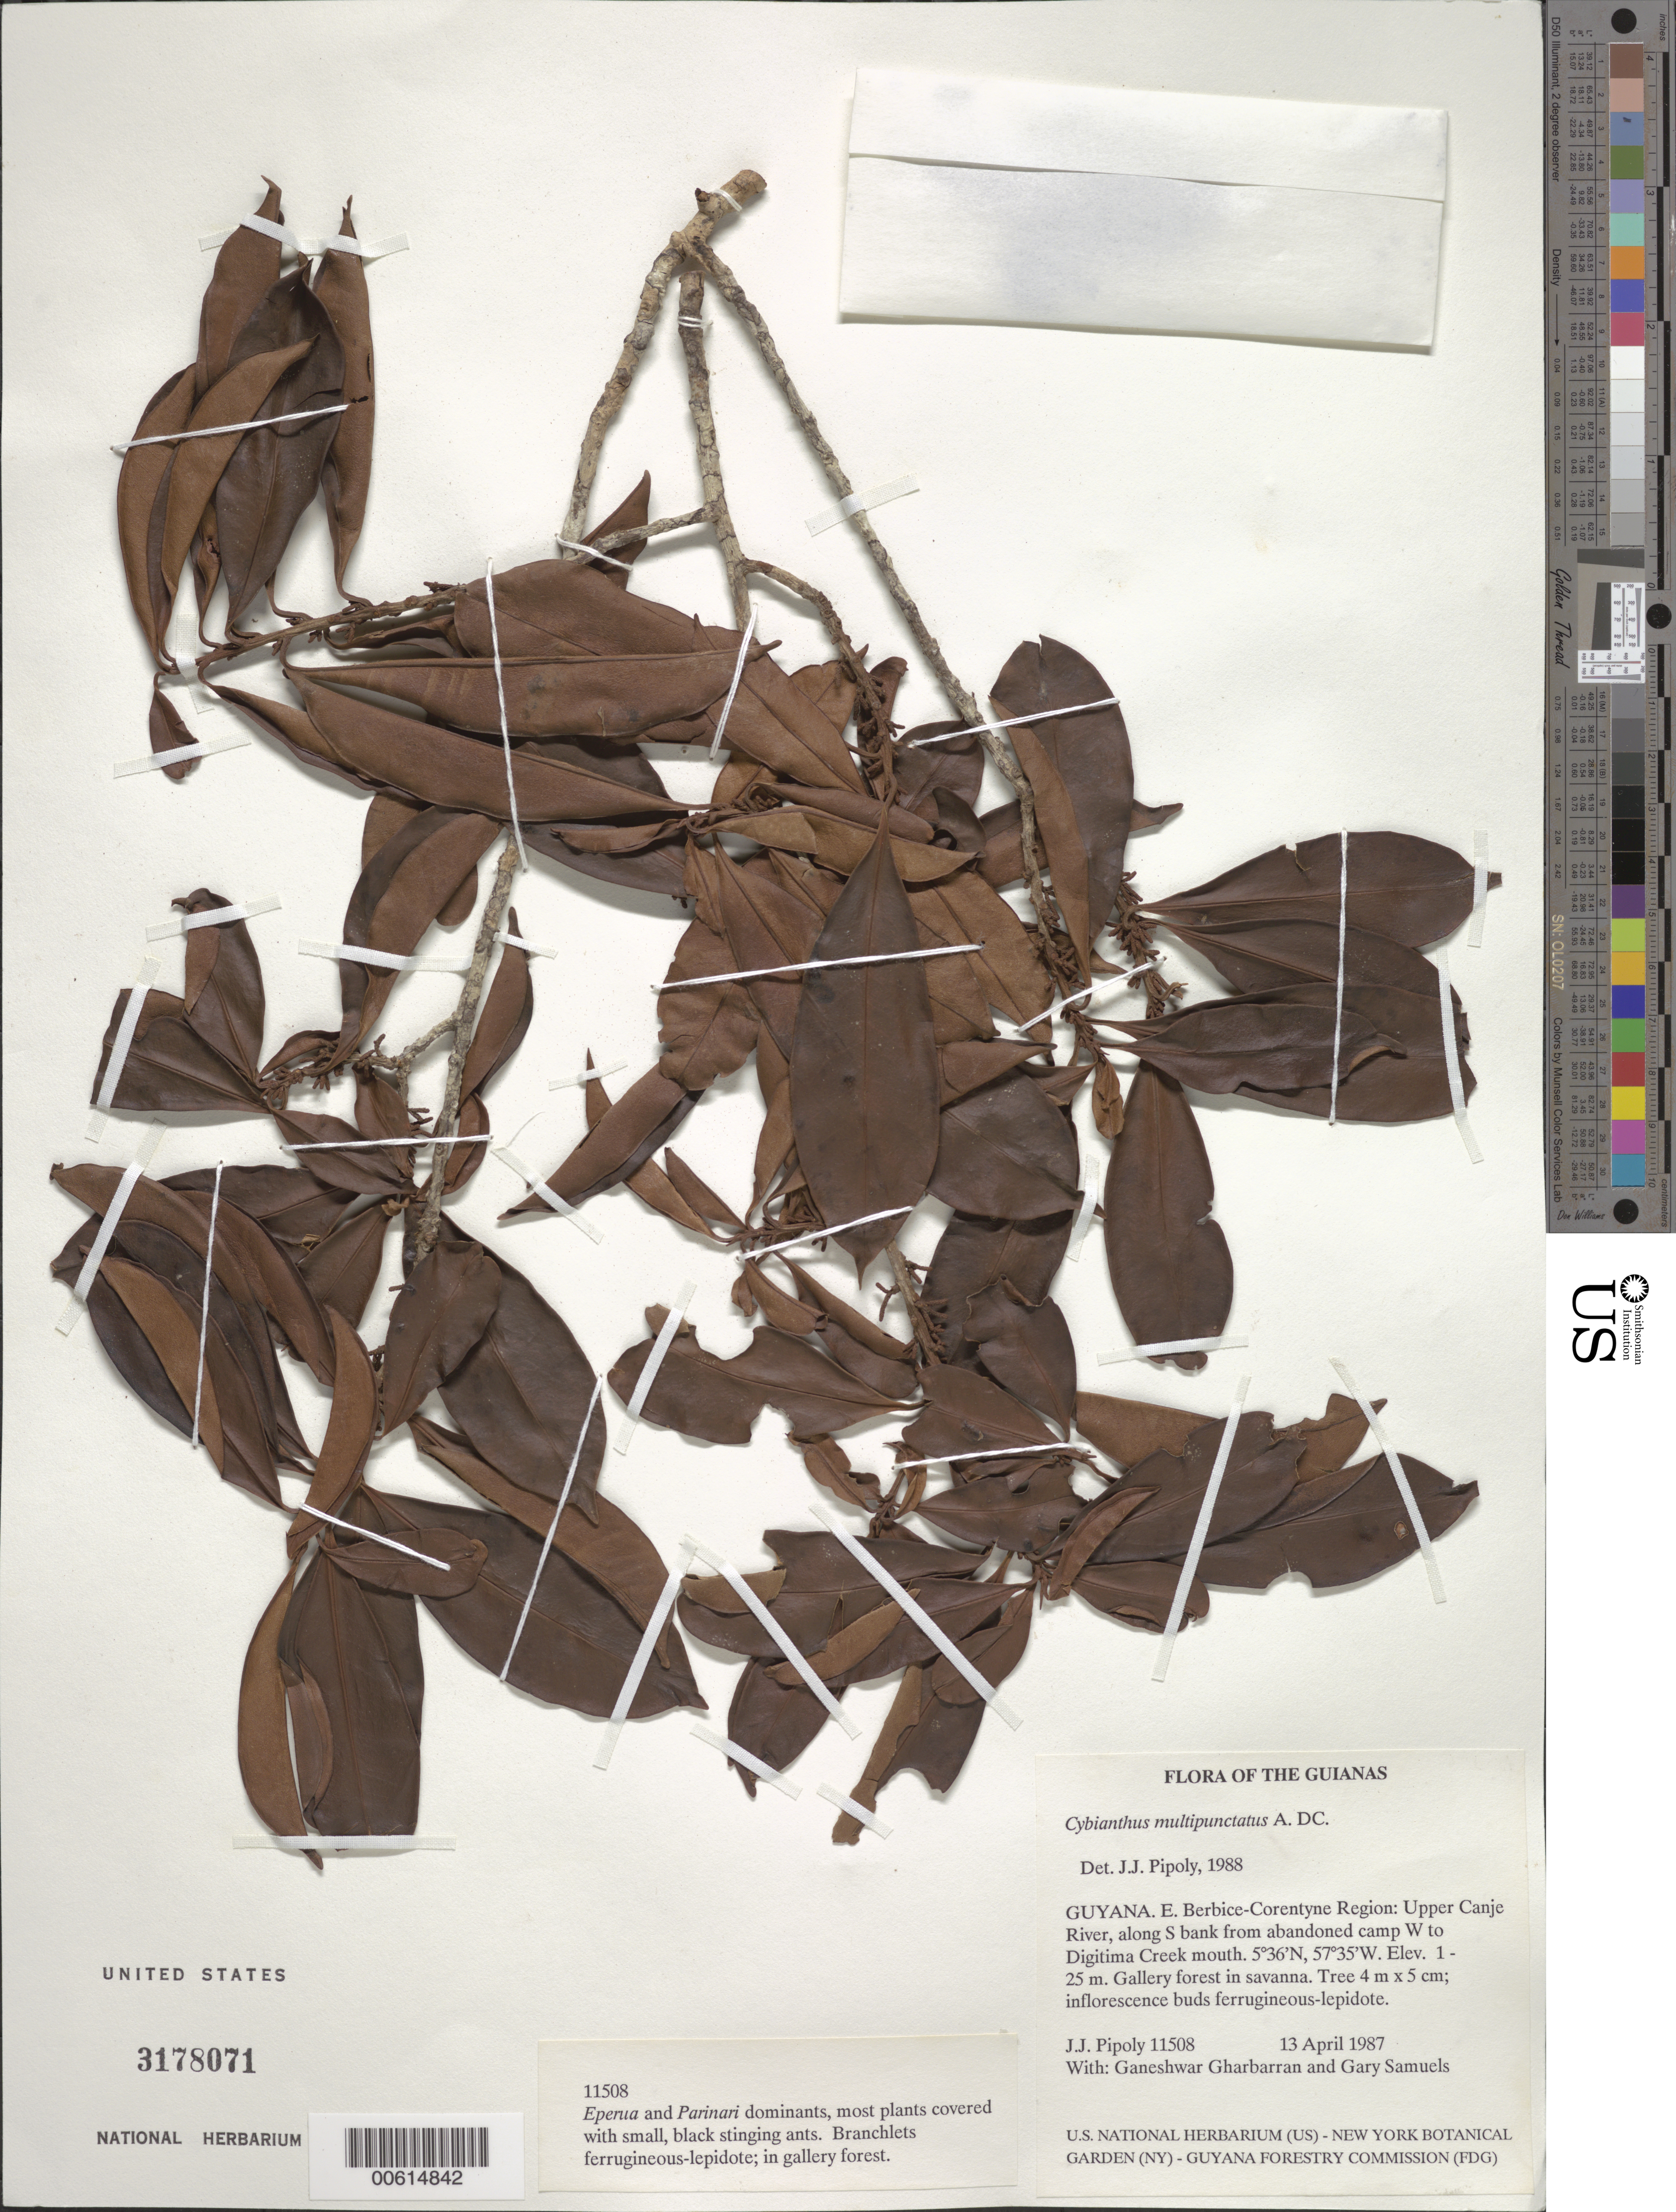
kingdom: Plantae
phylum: Tracheophyta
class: Magnoliopsida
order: Ericales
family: Primulaceae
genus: Cybianthus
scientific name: Cybianthus guyanensis subsp. multipunctatus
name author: (A. DC.) Pipoly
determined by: Pipoly, J. J., III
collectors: J. J. Pipoly, G. Gharbarran & G. Samuels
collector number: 11508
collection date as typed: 13 April 1987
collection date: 1987-04-13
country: Guyana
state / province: E. Berbice-Corentyne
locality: Upper Canje River, S bank from abandoned Amerindian logging camp W to Digitima Cr. mouth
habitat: Gallery forest in savanna; Eperua and Parinari dominants, most plants covered with small, black, stinging ants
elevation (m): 1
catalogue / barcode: US 3178071